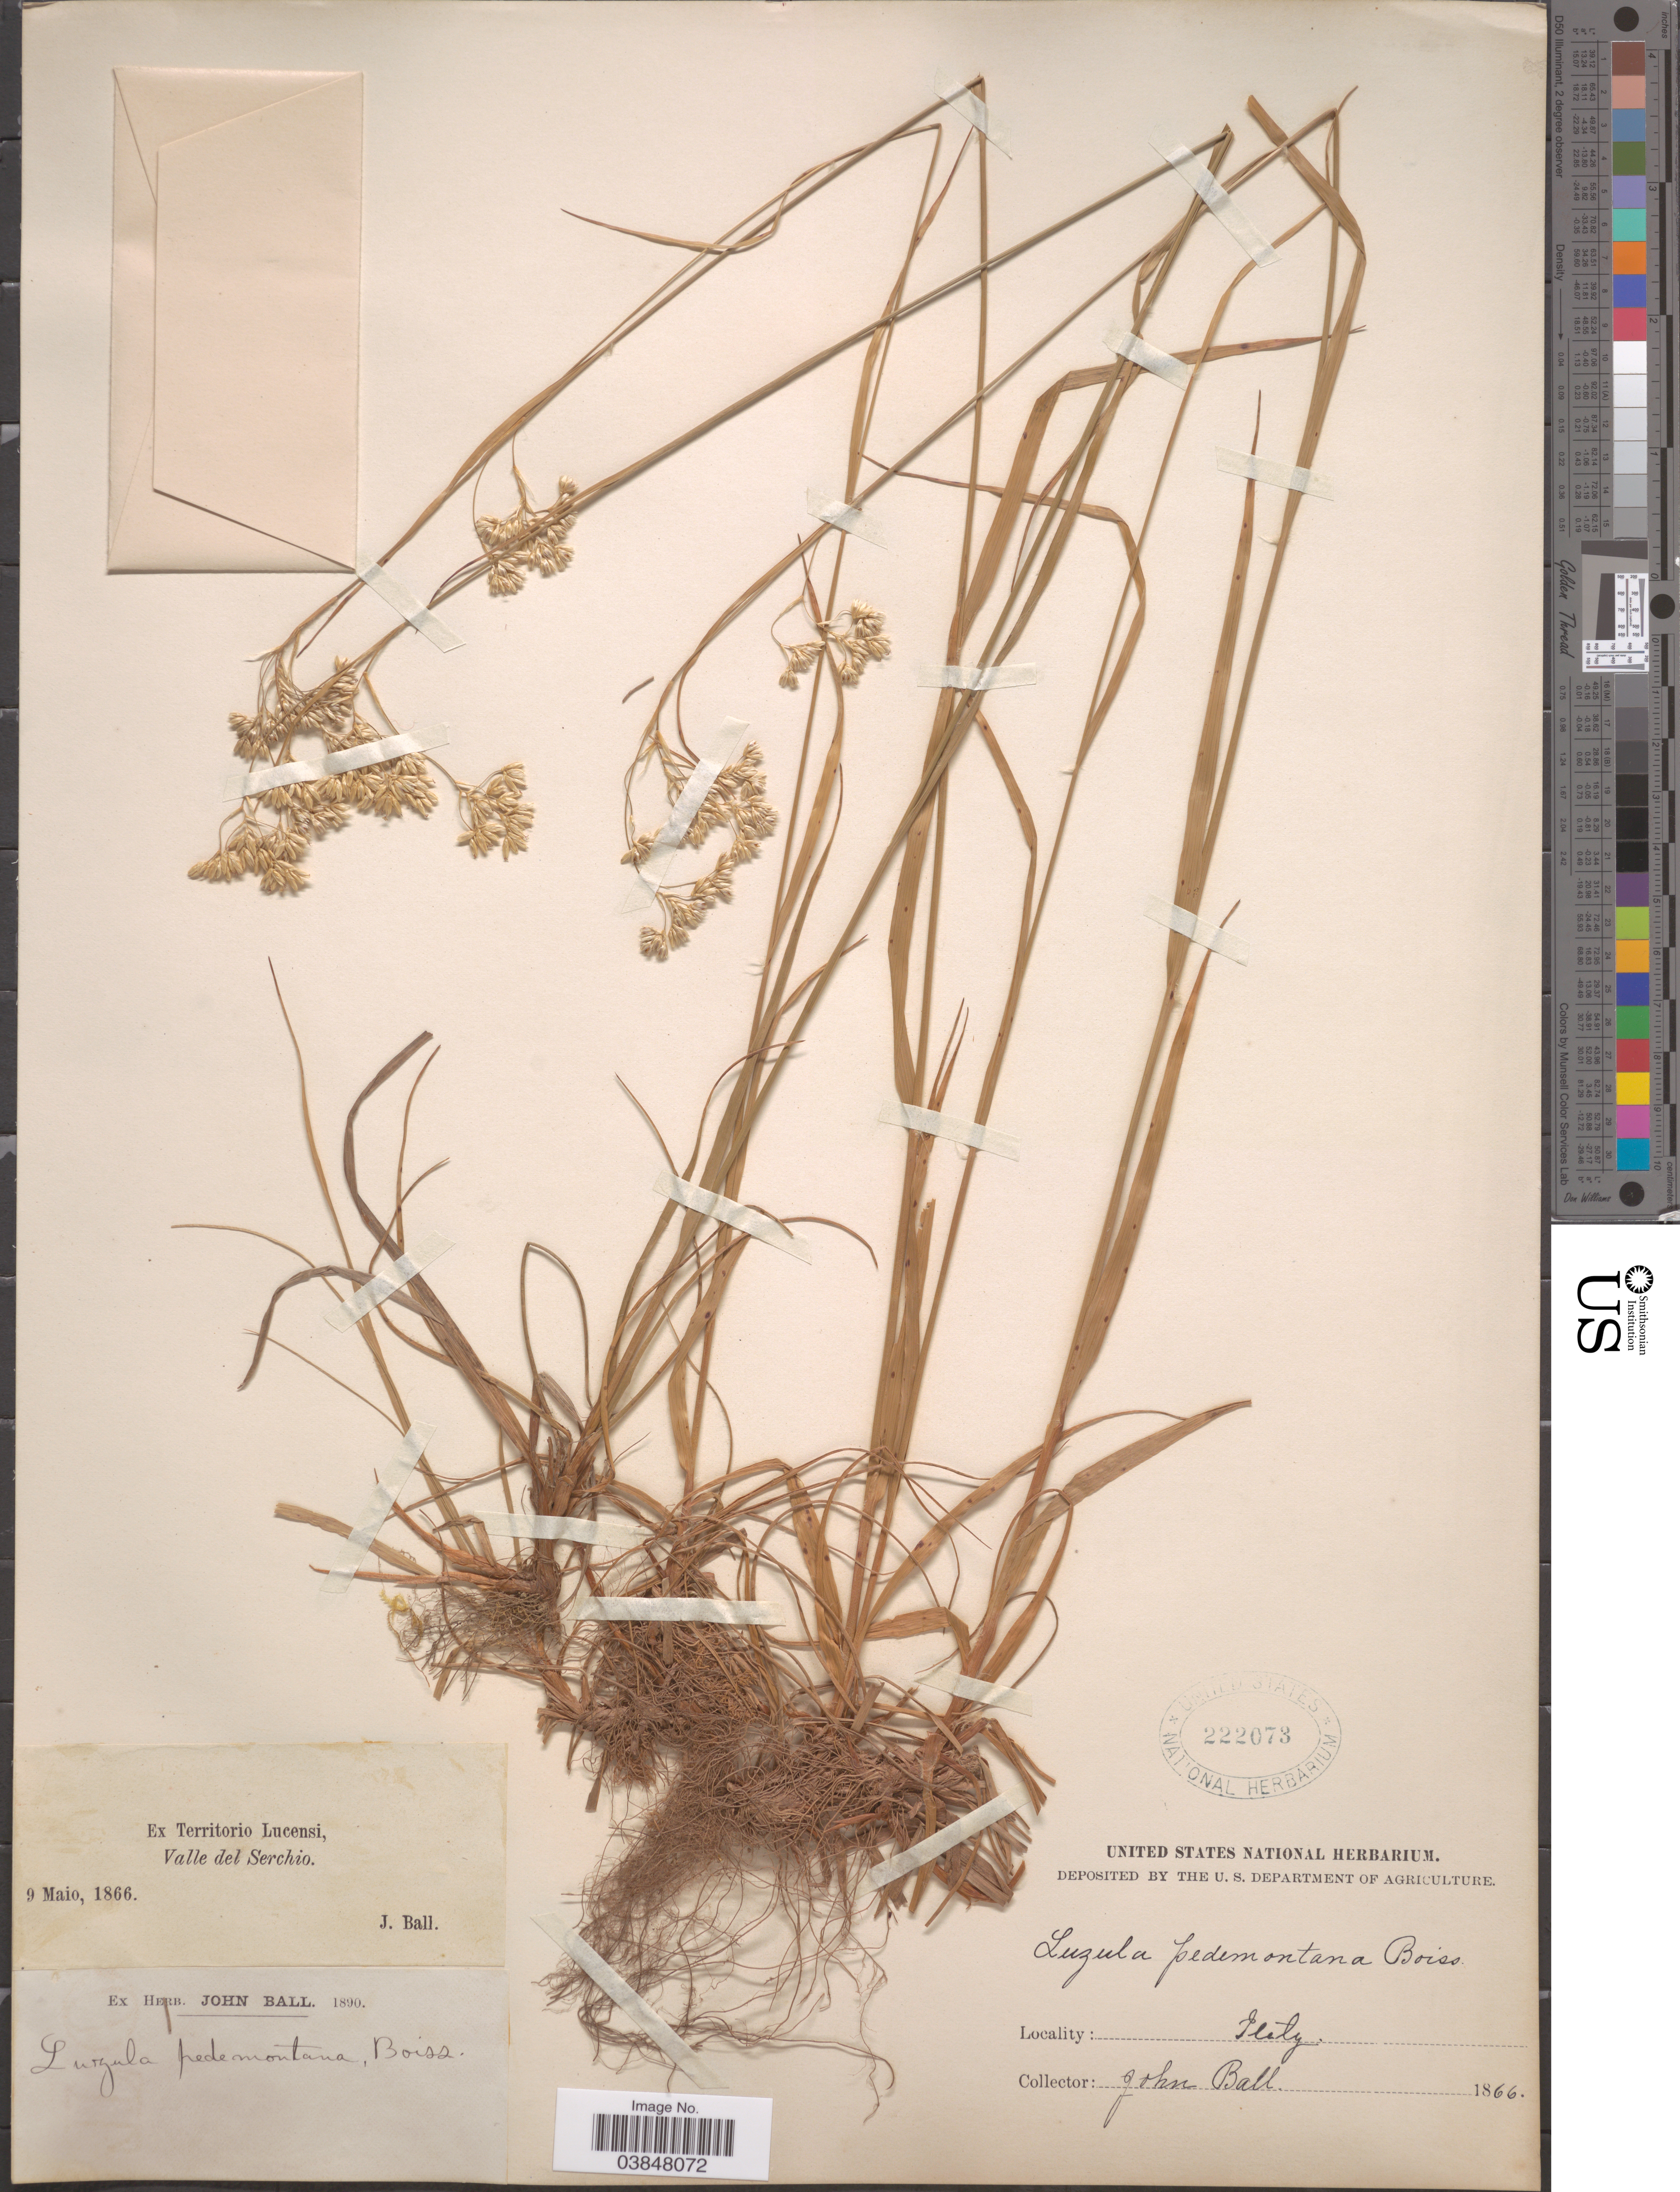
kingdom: Plantae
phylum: Tracheophyta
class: Liliopsida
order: Poales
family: Juncaceae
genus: Luzula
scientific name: Luzula pedemontana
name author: Boiss. & Reut.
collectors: J. Ball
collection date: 1866-05-09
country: Italy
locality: Ex Territorio Lucensi, Valle del Serchio.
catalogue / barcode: US 222073